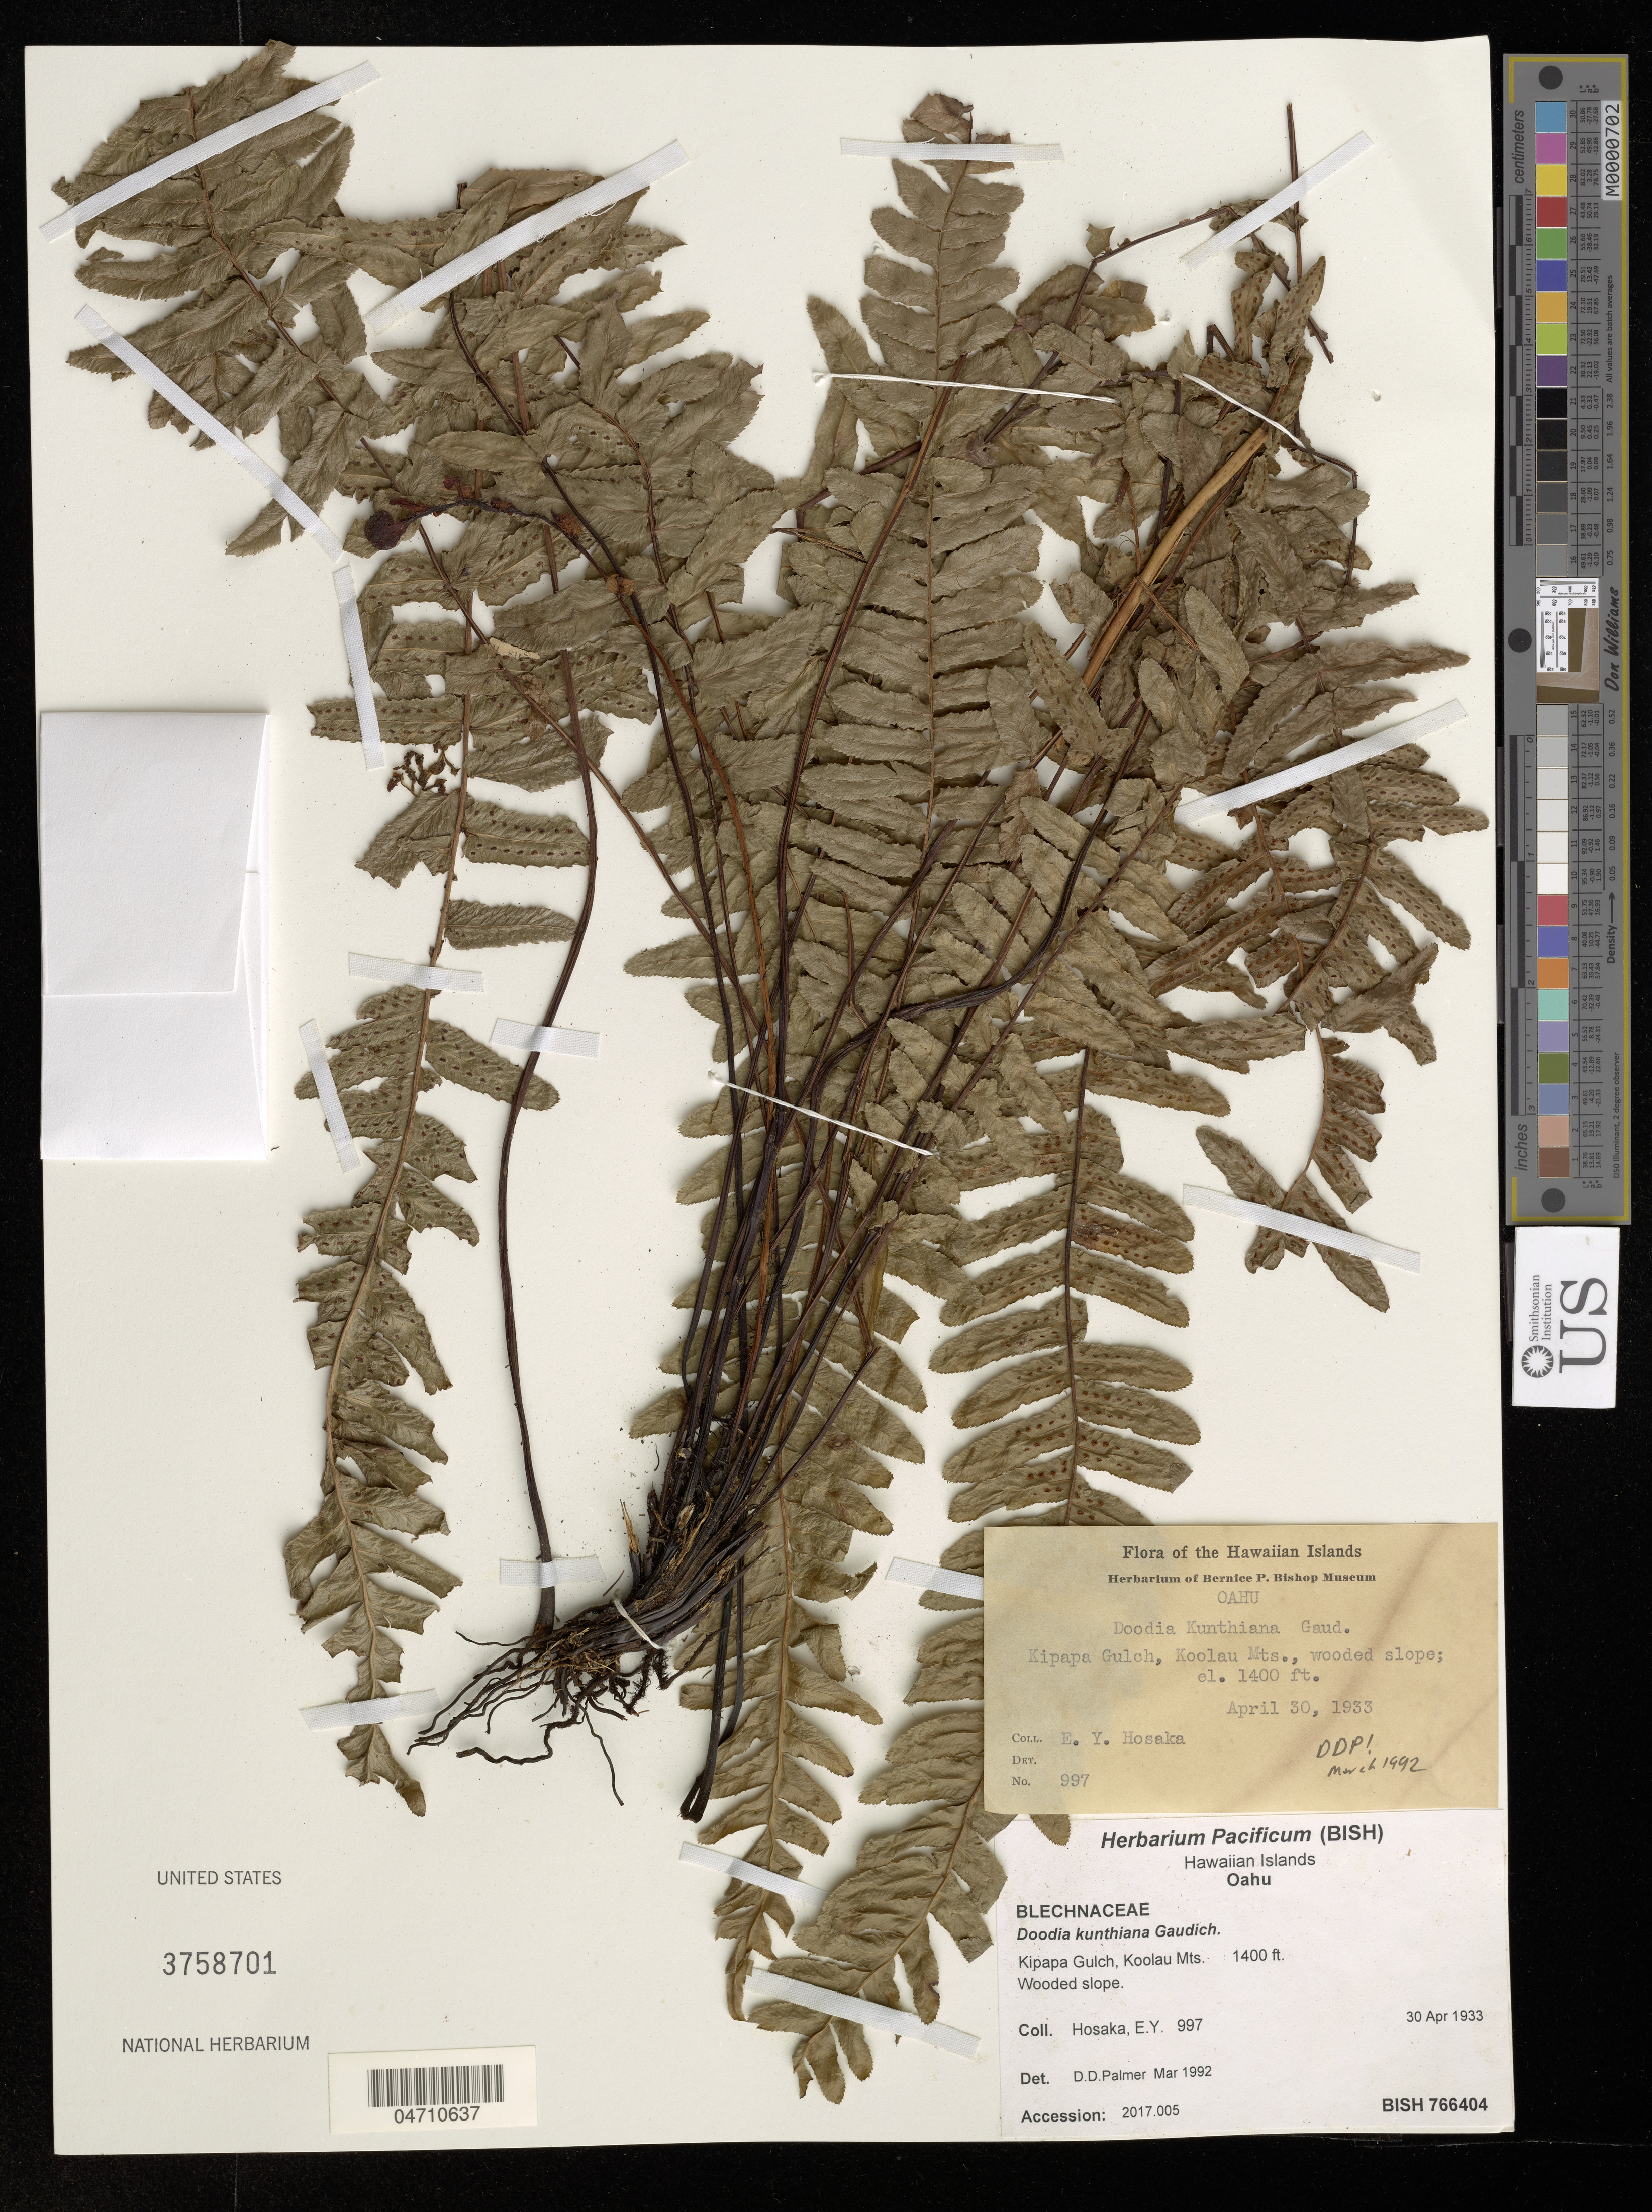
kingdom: Plantae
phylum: Tracheophyta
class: Polypodiopsida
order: Polypodiales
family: Blechnaceae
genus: Doodia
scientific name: Doodia kunthiana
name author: Gaudich.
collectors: E. Y. Hosaka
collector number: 997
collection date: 1933-04-30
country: United States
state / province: Hawaii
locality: Hawaiian Islands. Oahu. Kipapa Gulch, Koolau Mts.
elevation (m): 427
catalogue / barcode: US 3758701